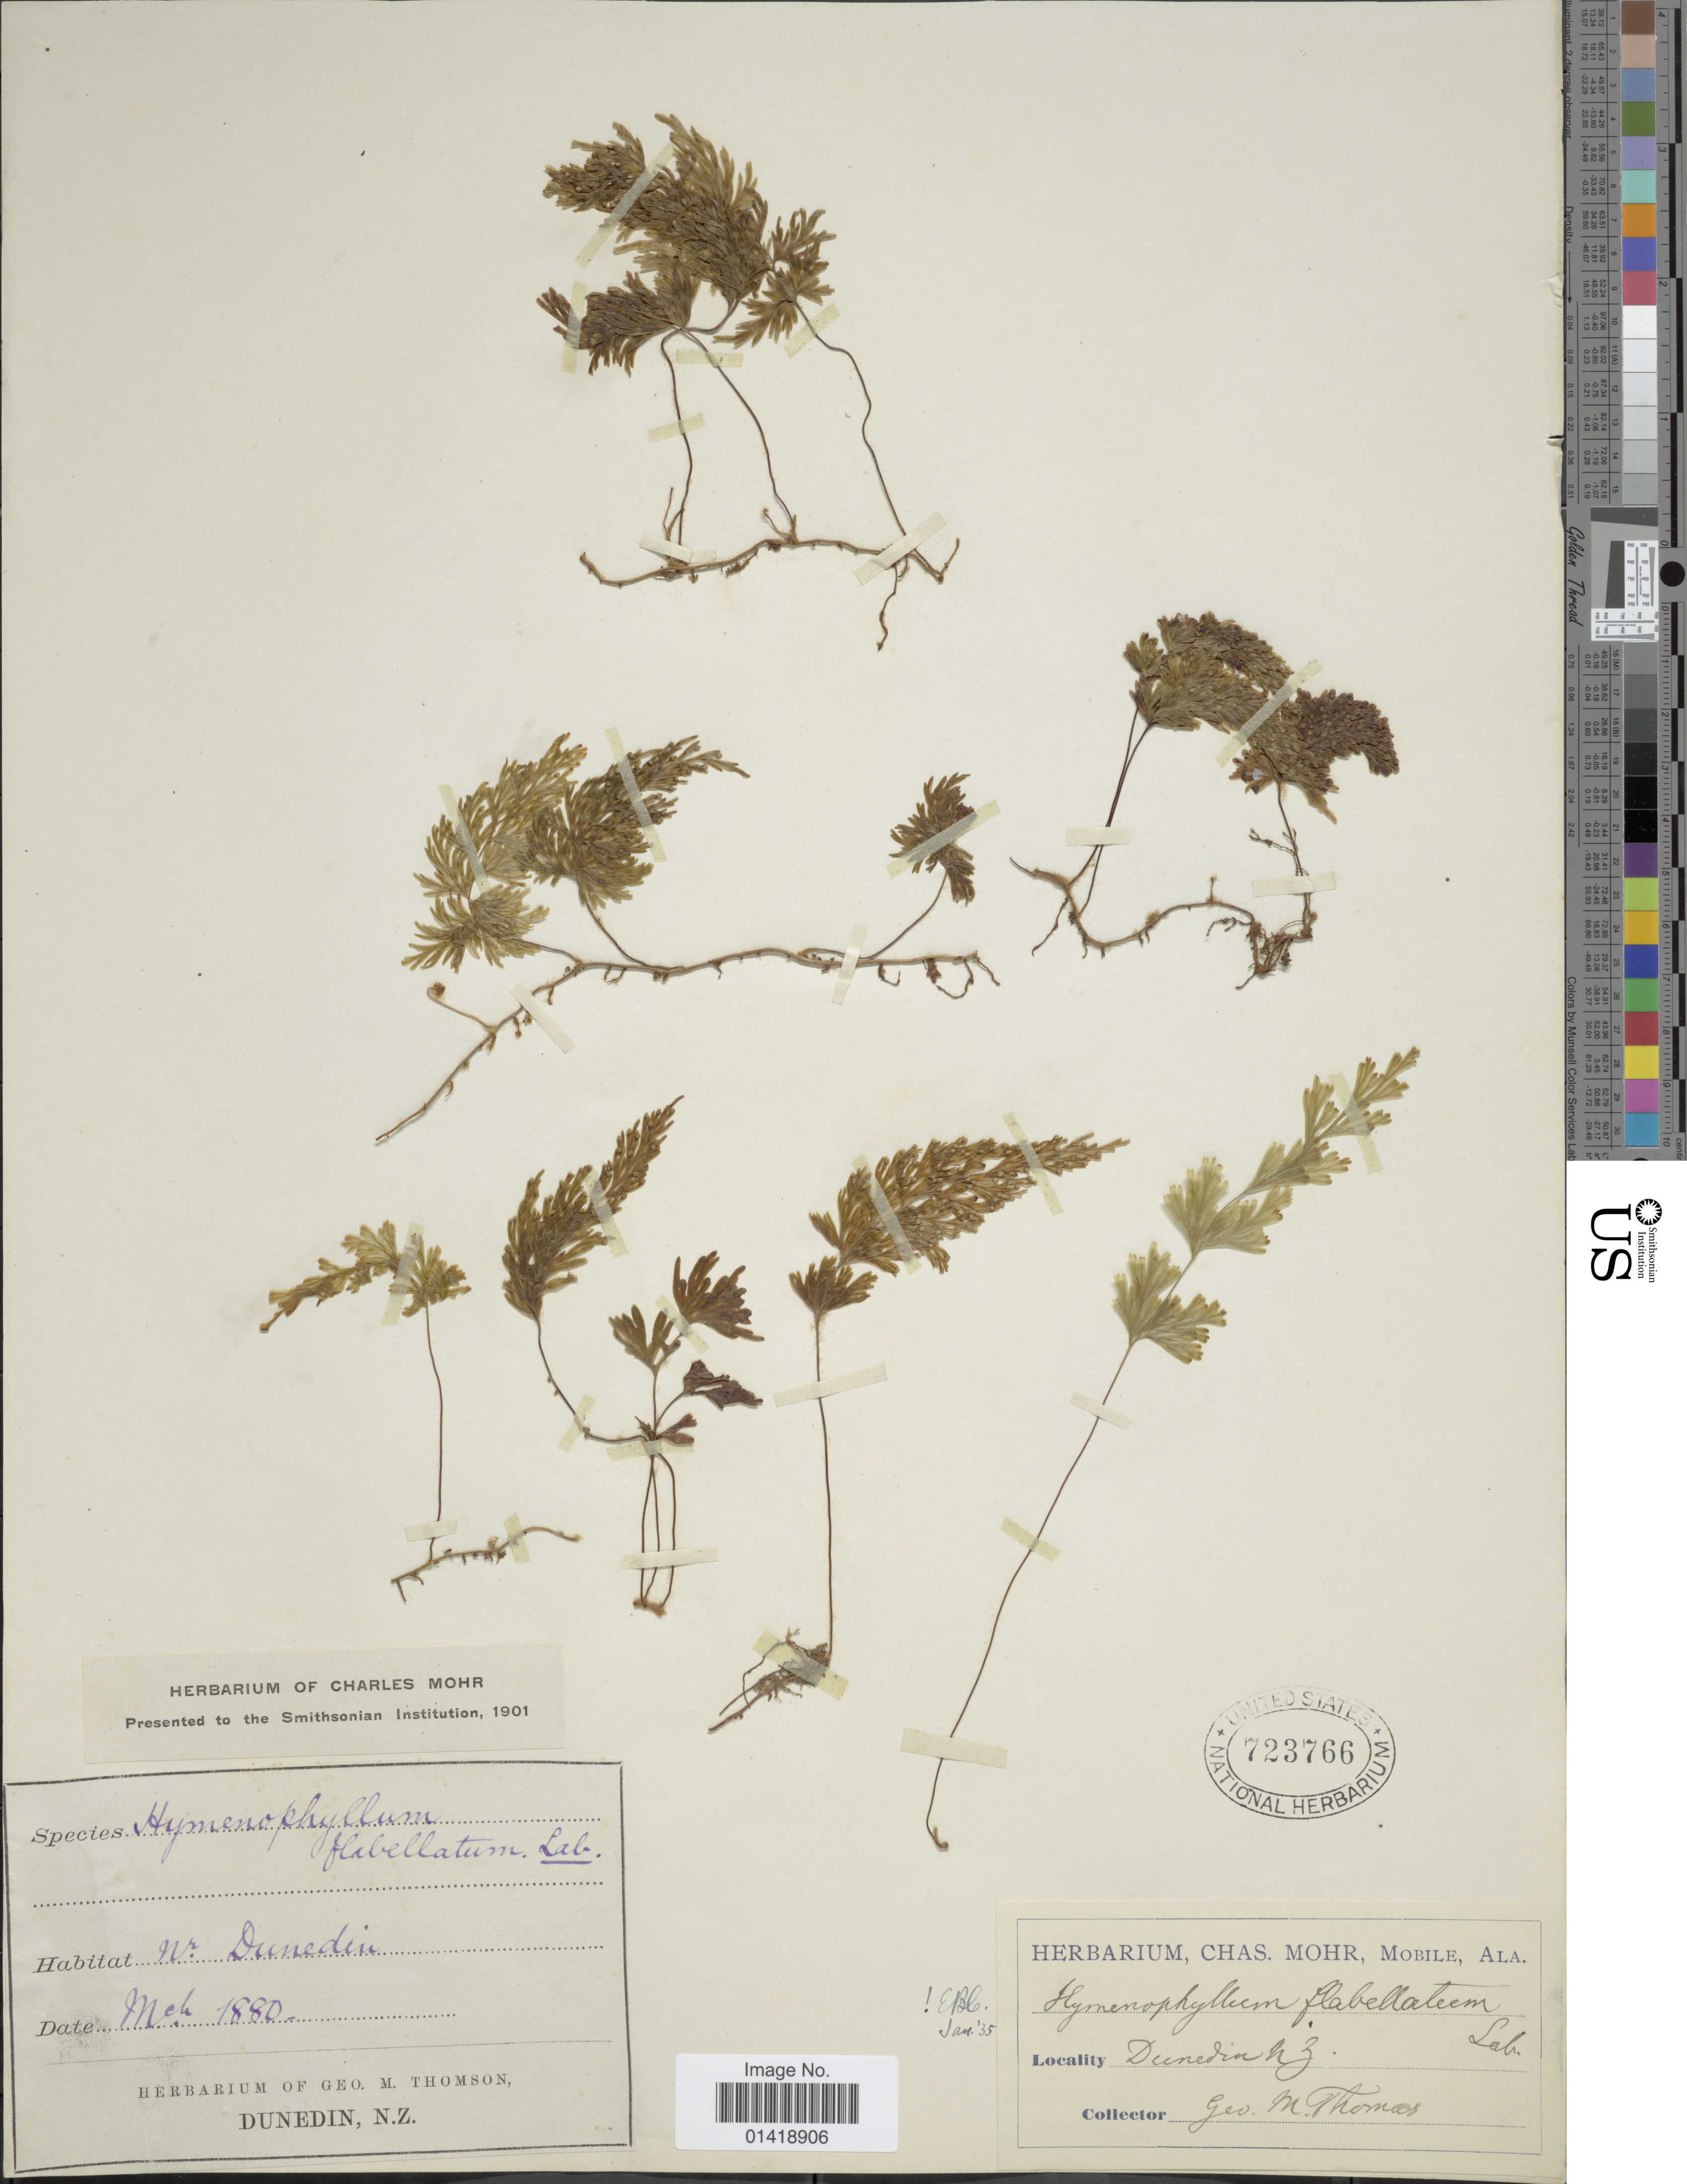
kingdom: Plantae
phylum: Tracheophyta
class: Polypodiopsida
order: Hymenophyllales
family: Hymenophyllaceae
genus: Hymenophyllum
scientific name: Hymenophyllum flabellatum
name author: Labill.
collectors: G. Thomson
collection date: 1880-03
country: New Zealand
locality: Dunedin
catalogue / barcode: US 723766